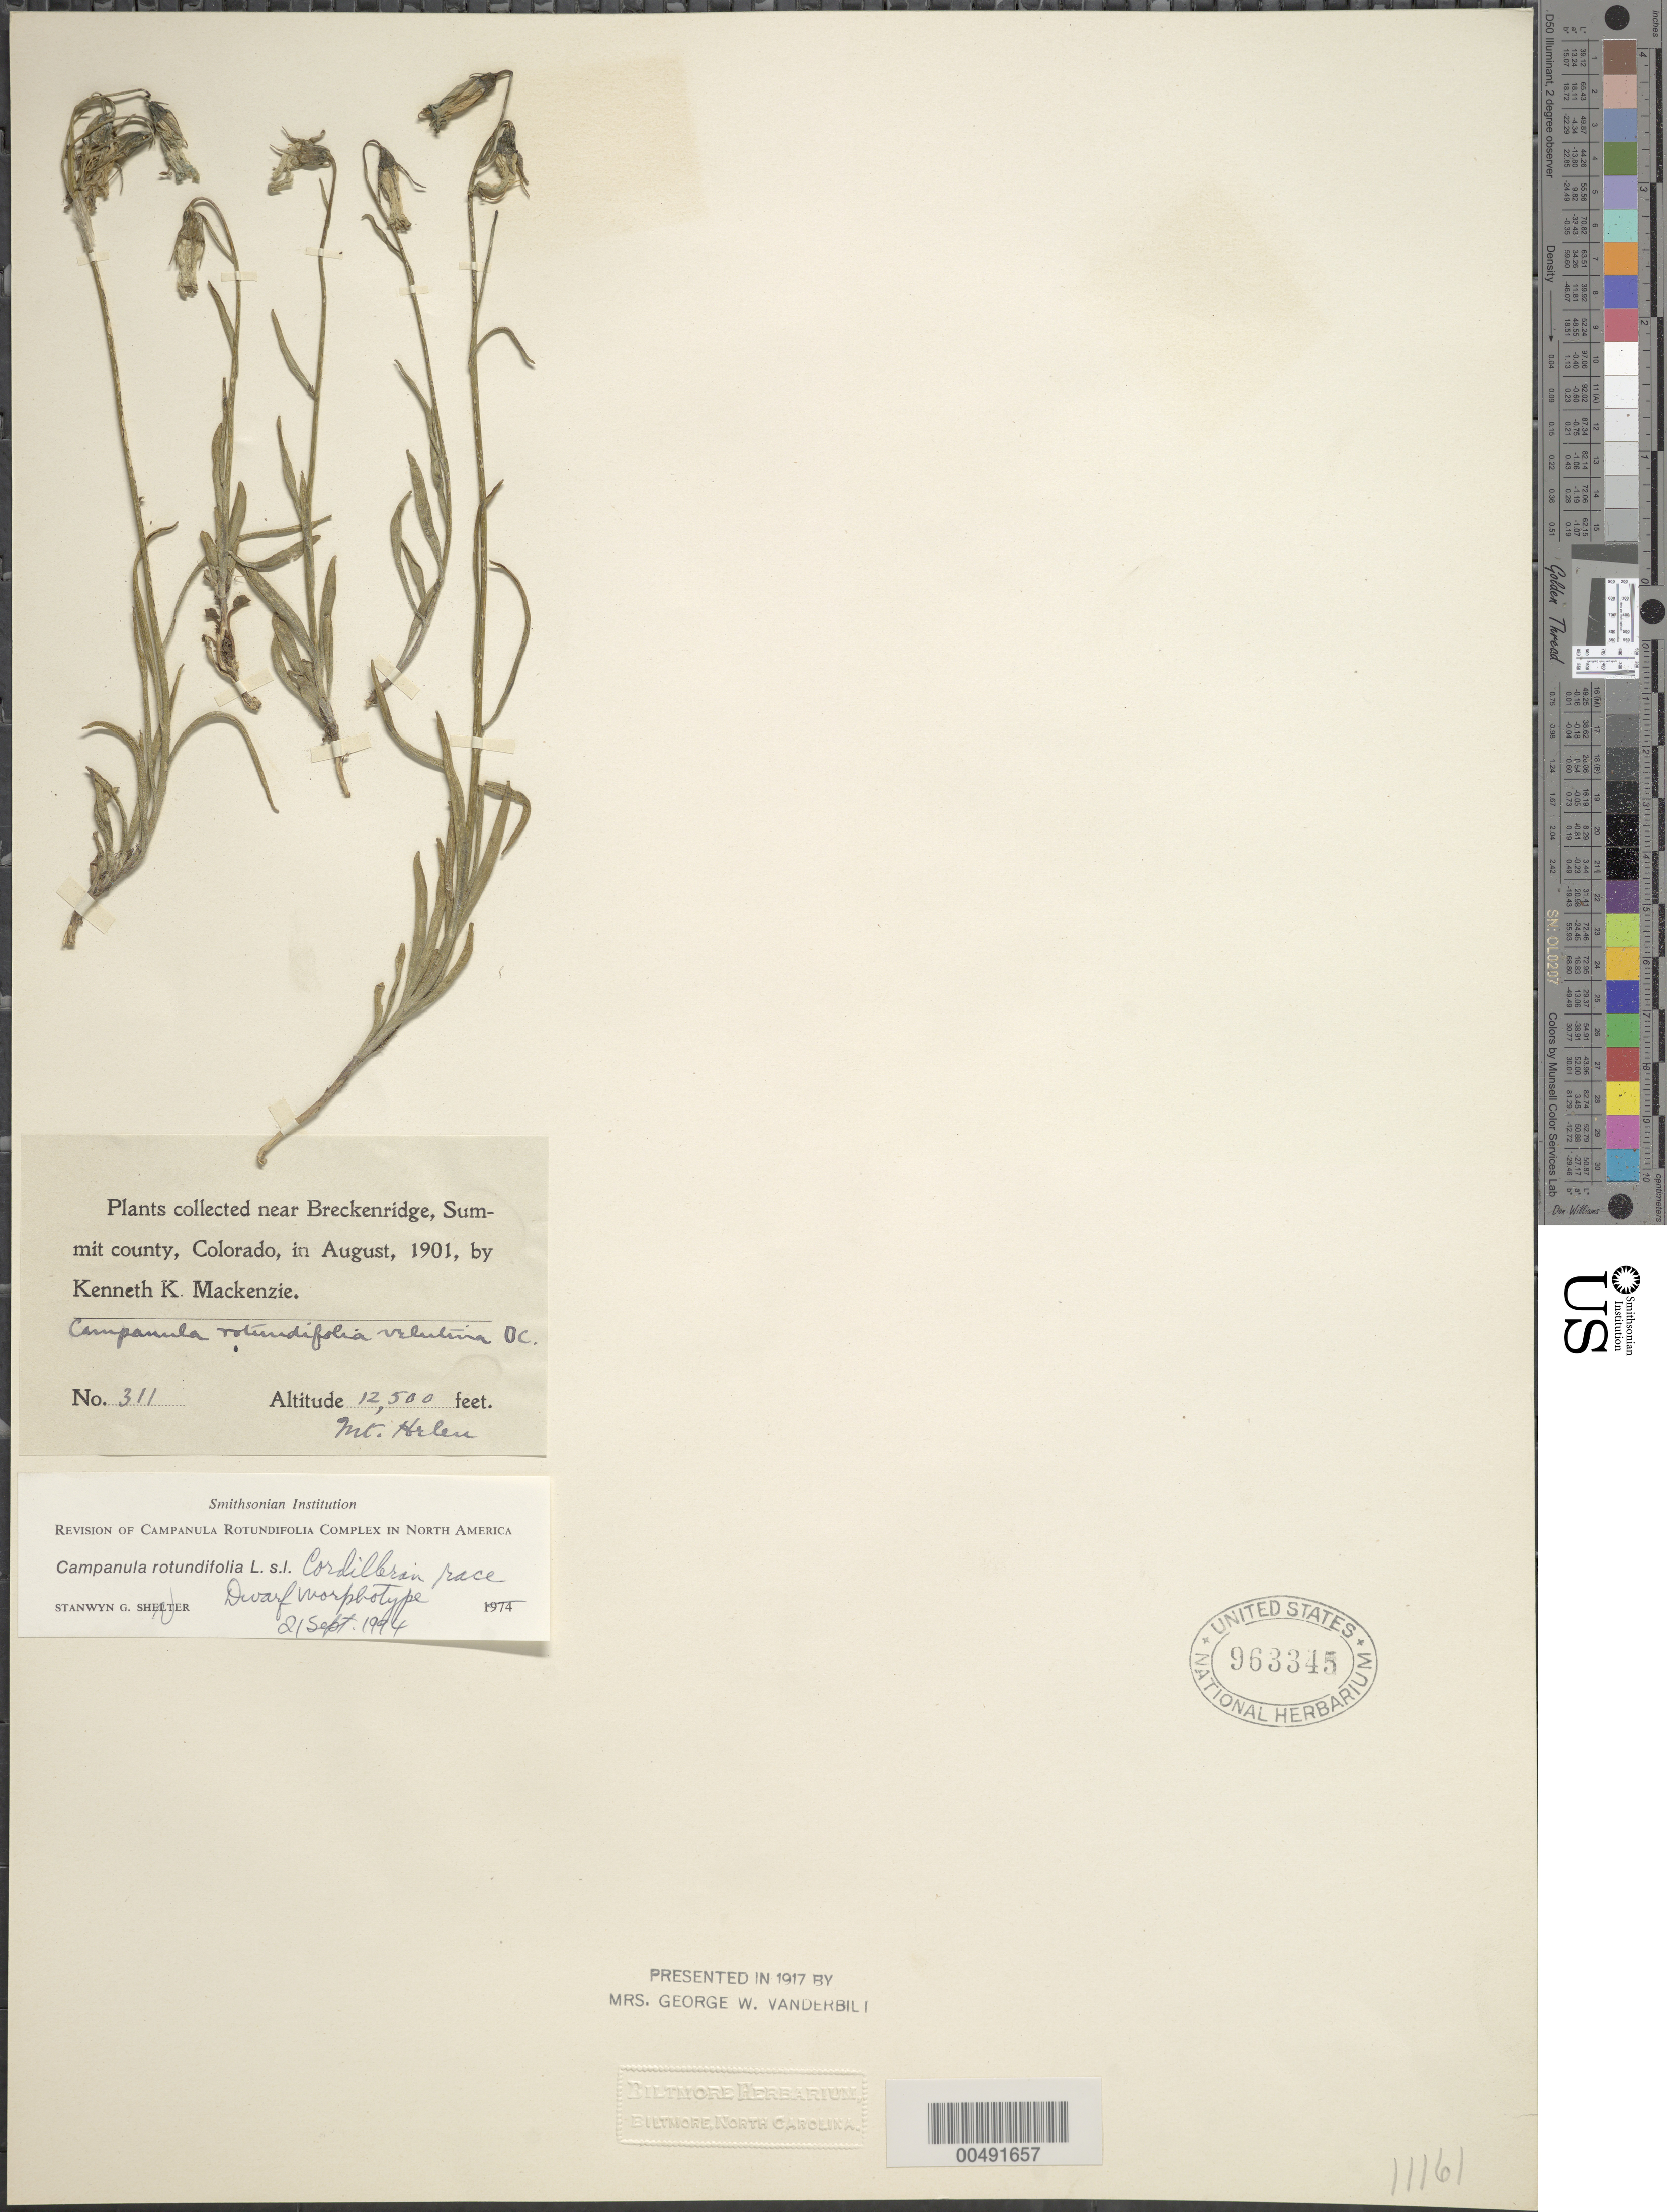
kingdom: Plantae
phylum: Tracheophyta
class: Magnoliopsida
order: Asterales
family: Campanulaceae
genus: Campanula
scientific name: Campanula rotundifolia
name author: L.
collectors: K. K. Mackenzie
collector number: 311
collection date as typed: Aug 1901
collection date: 1901-08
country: United States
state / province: Colorado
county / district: Summit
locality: Mt. Helen, near Breckenridge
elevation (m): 3810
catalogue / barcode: US 963345